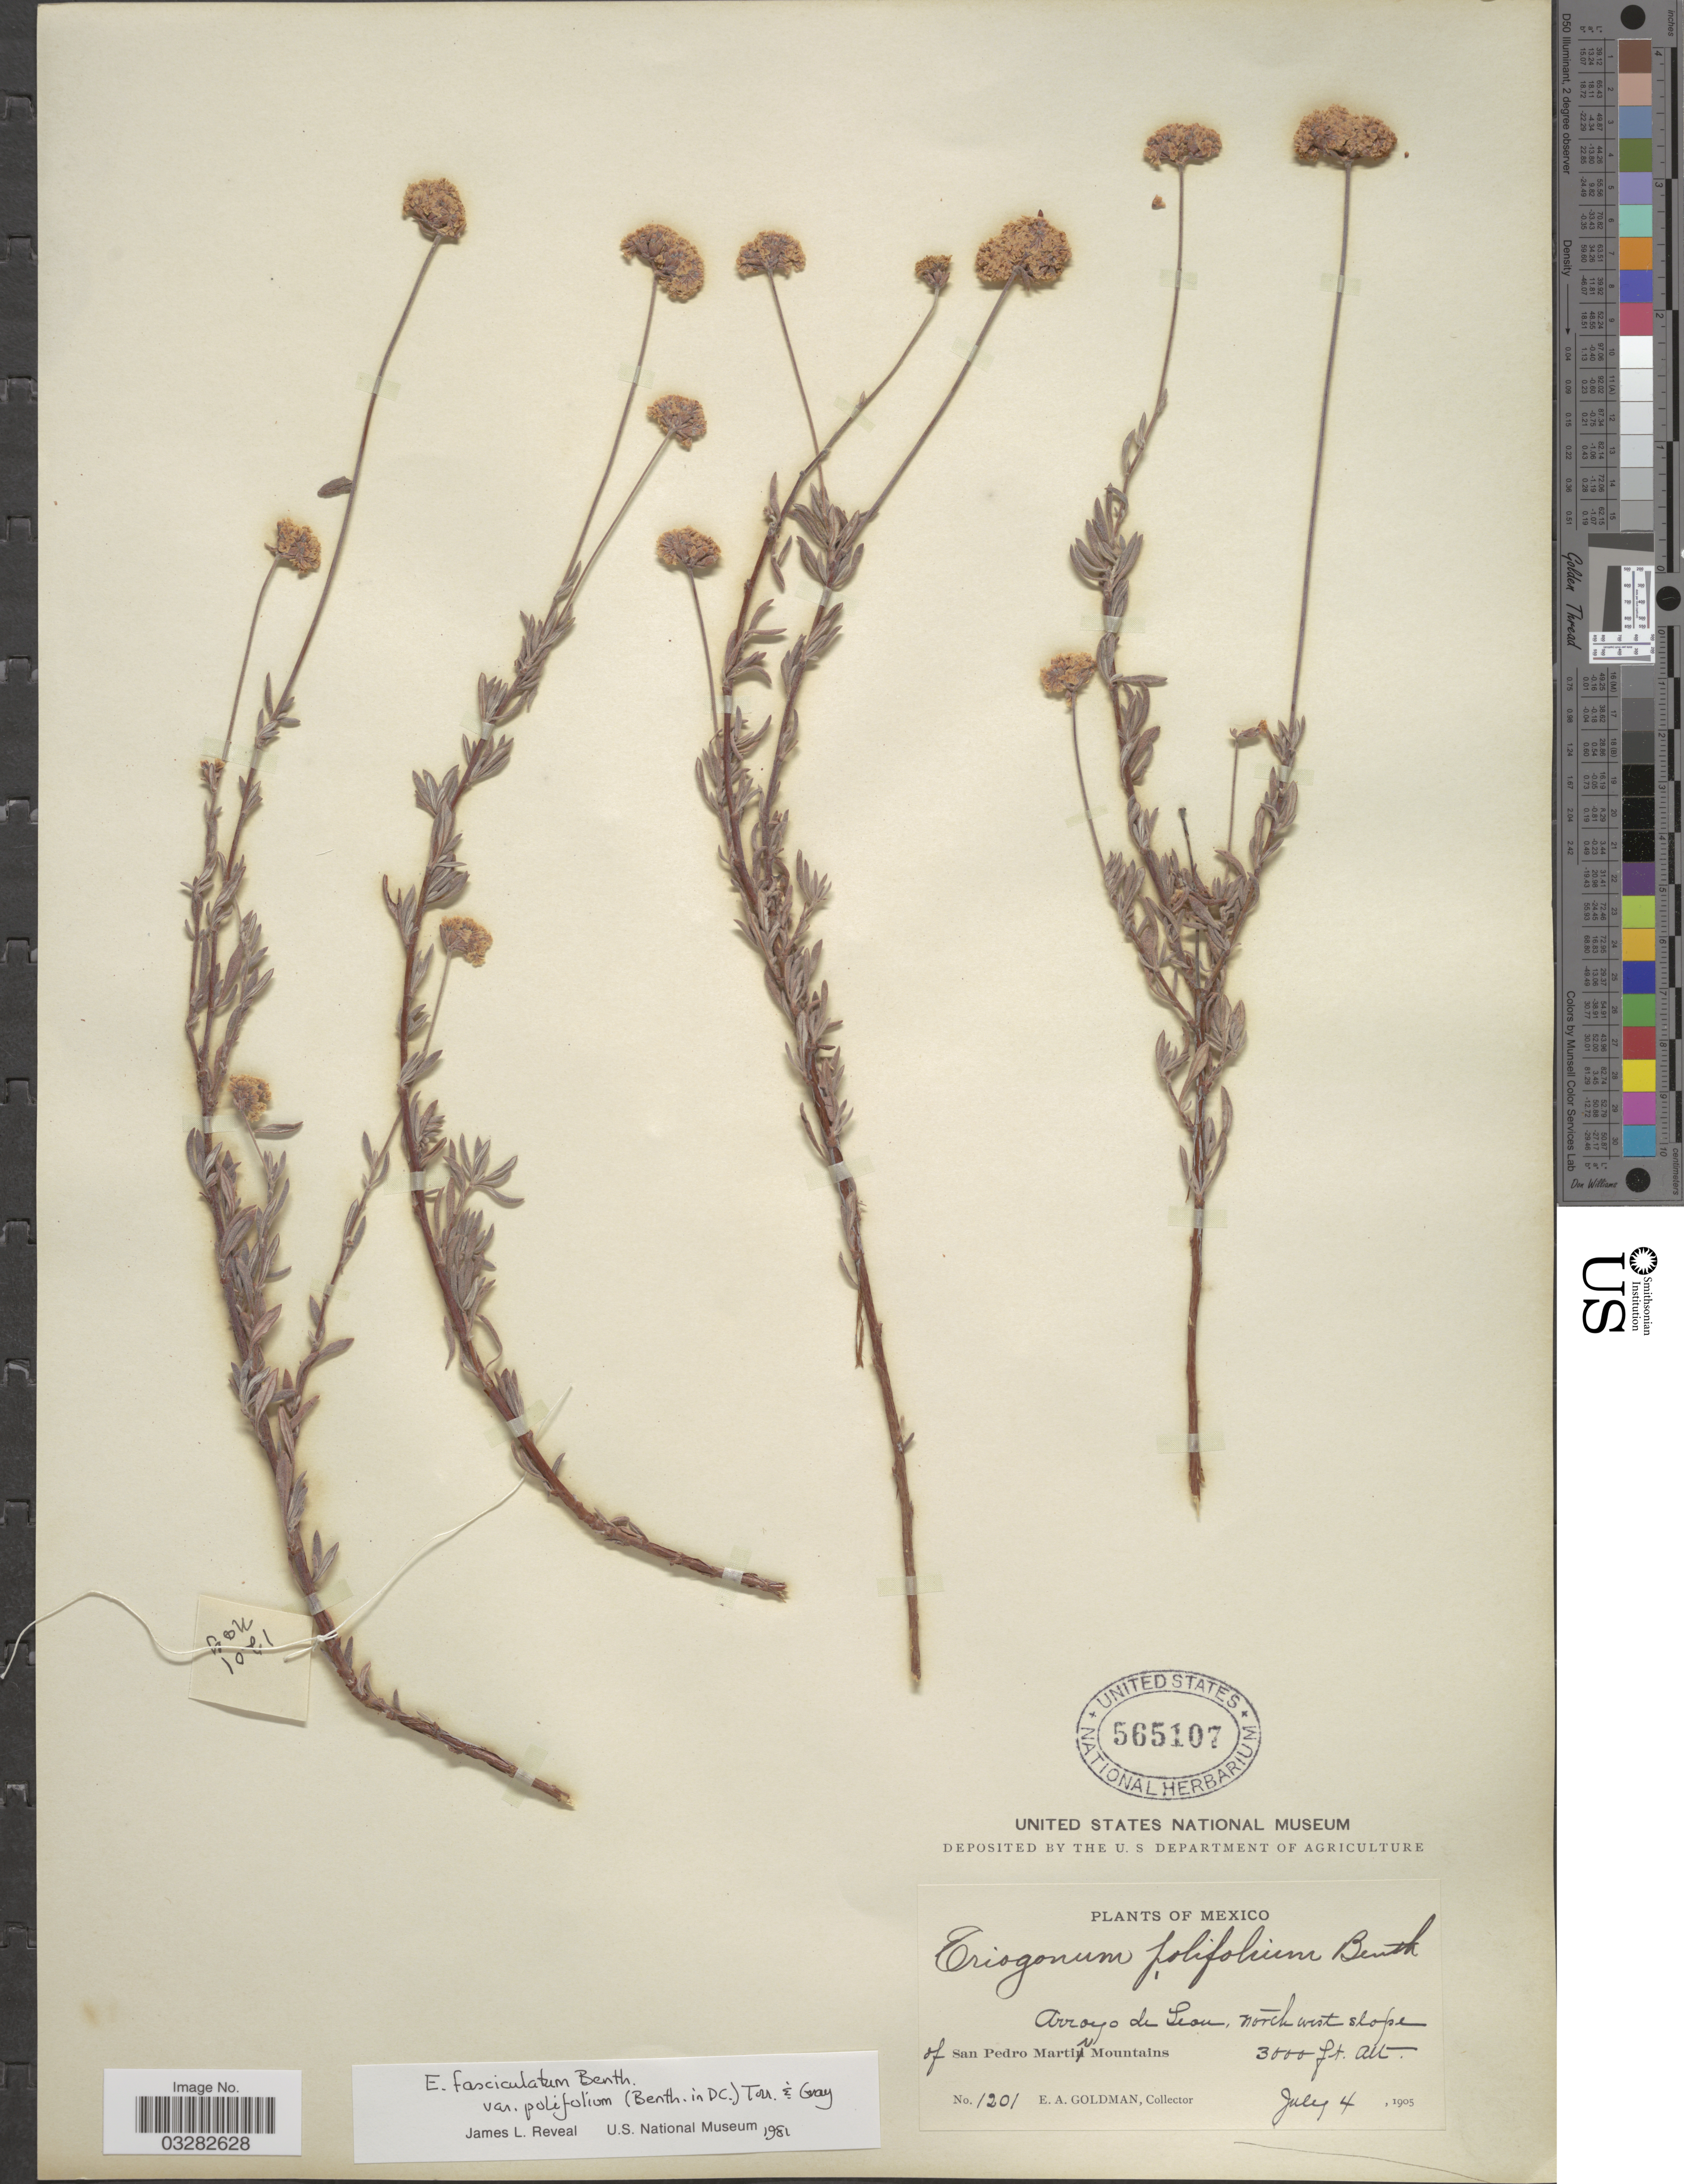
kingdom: Plantae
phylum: Tracheophyta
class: Magnoliopsida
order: Caryophyllales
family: Polygonaceae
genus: Eriogonum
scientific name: Eriogonum fasciculatum var. polifolium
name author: (Benth.) Torr. & A. Gray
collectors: E. A. Goldman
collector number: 1201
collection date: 1905-07-06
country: Mexico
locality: Arroyo de Leon, north west slope of San Pedro Martir Mountains.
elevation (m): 914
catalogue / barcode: US 565107